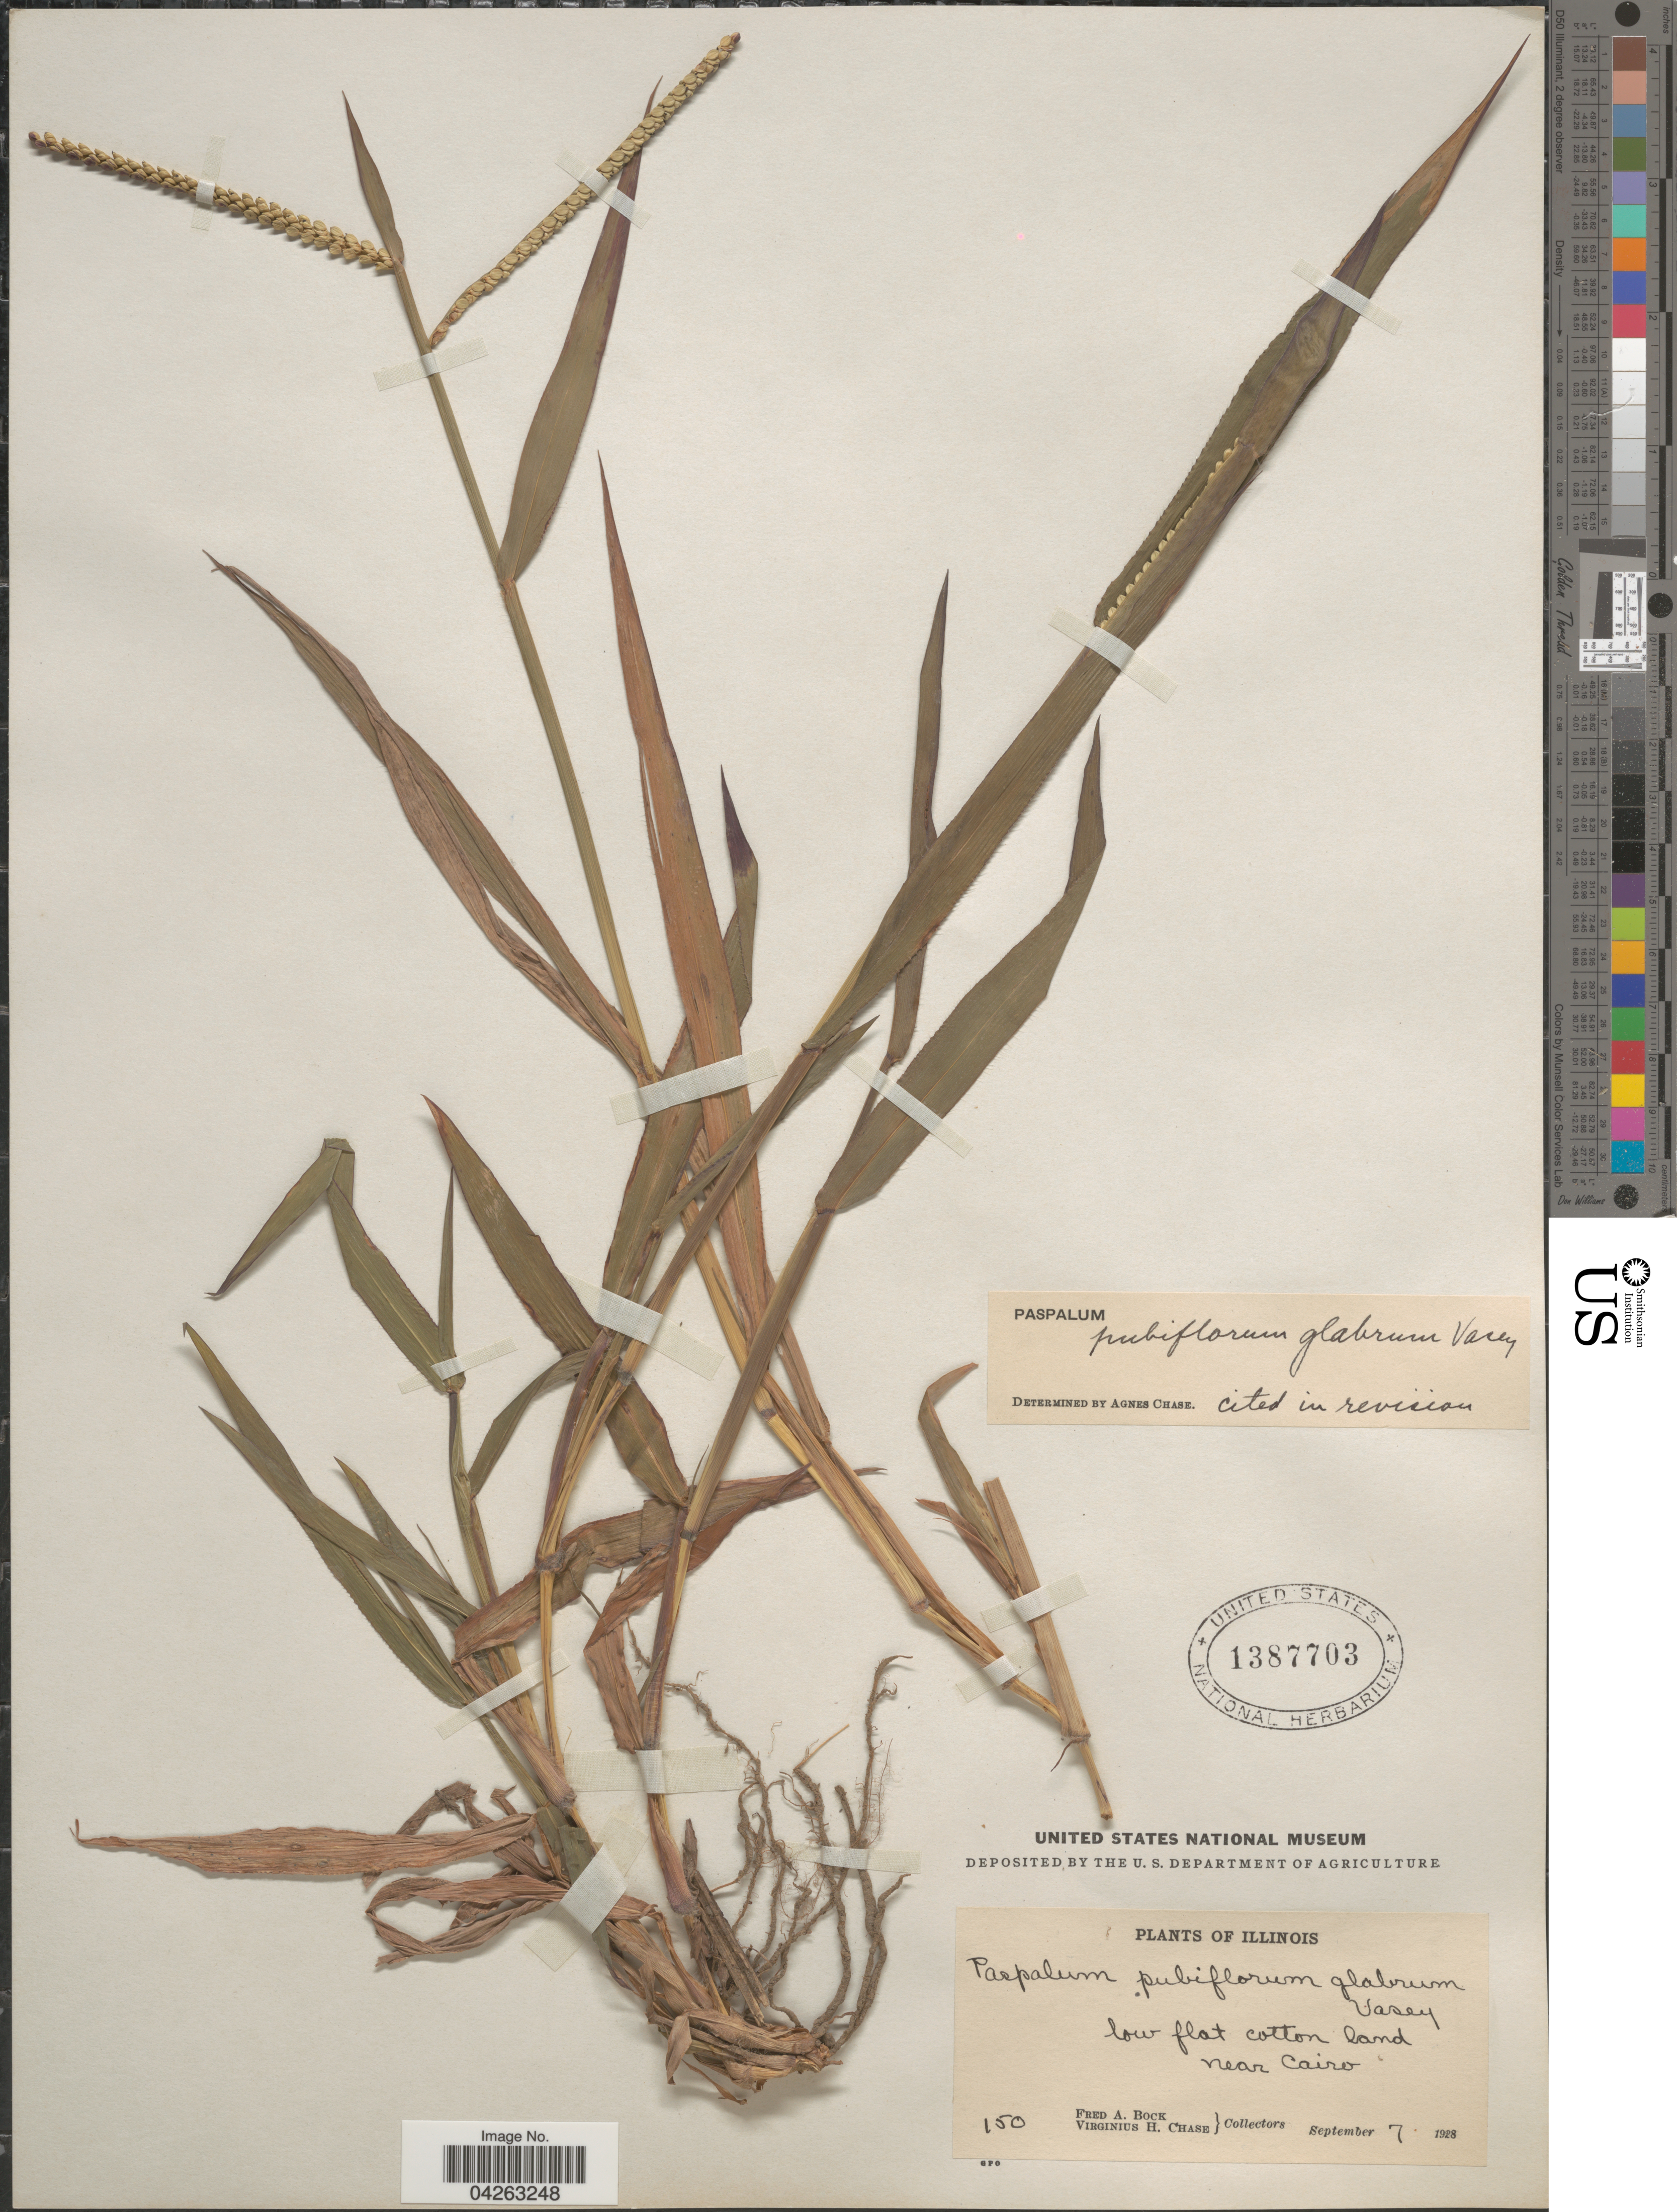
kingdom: Plantae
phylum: Tracheophyta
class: Liliopsida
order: Poales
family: Poaceae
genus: Paspalum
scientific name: Paspalum pubiflorum var. glabrum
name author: Vasey ex Scribn.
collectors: F. Bock & V. H. Chase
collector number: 150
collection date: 1928-09-07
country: United States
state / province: Illinois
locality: Low flat cotton land near Cairo.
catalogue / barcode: US 1387703